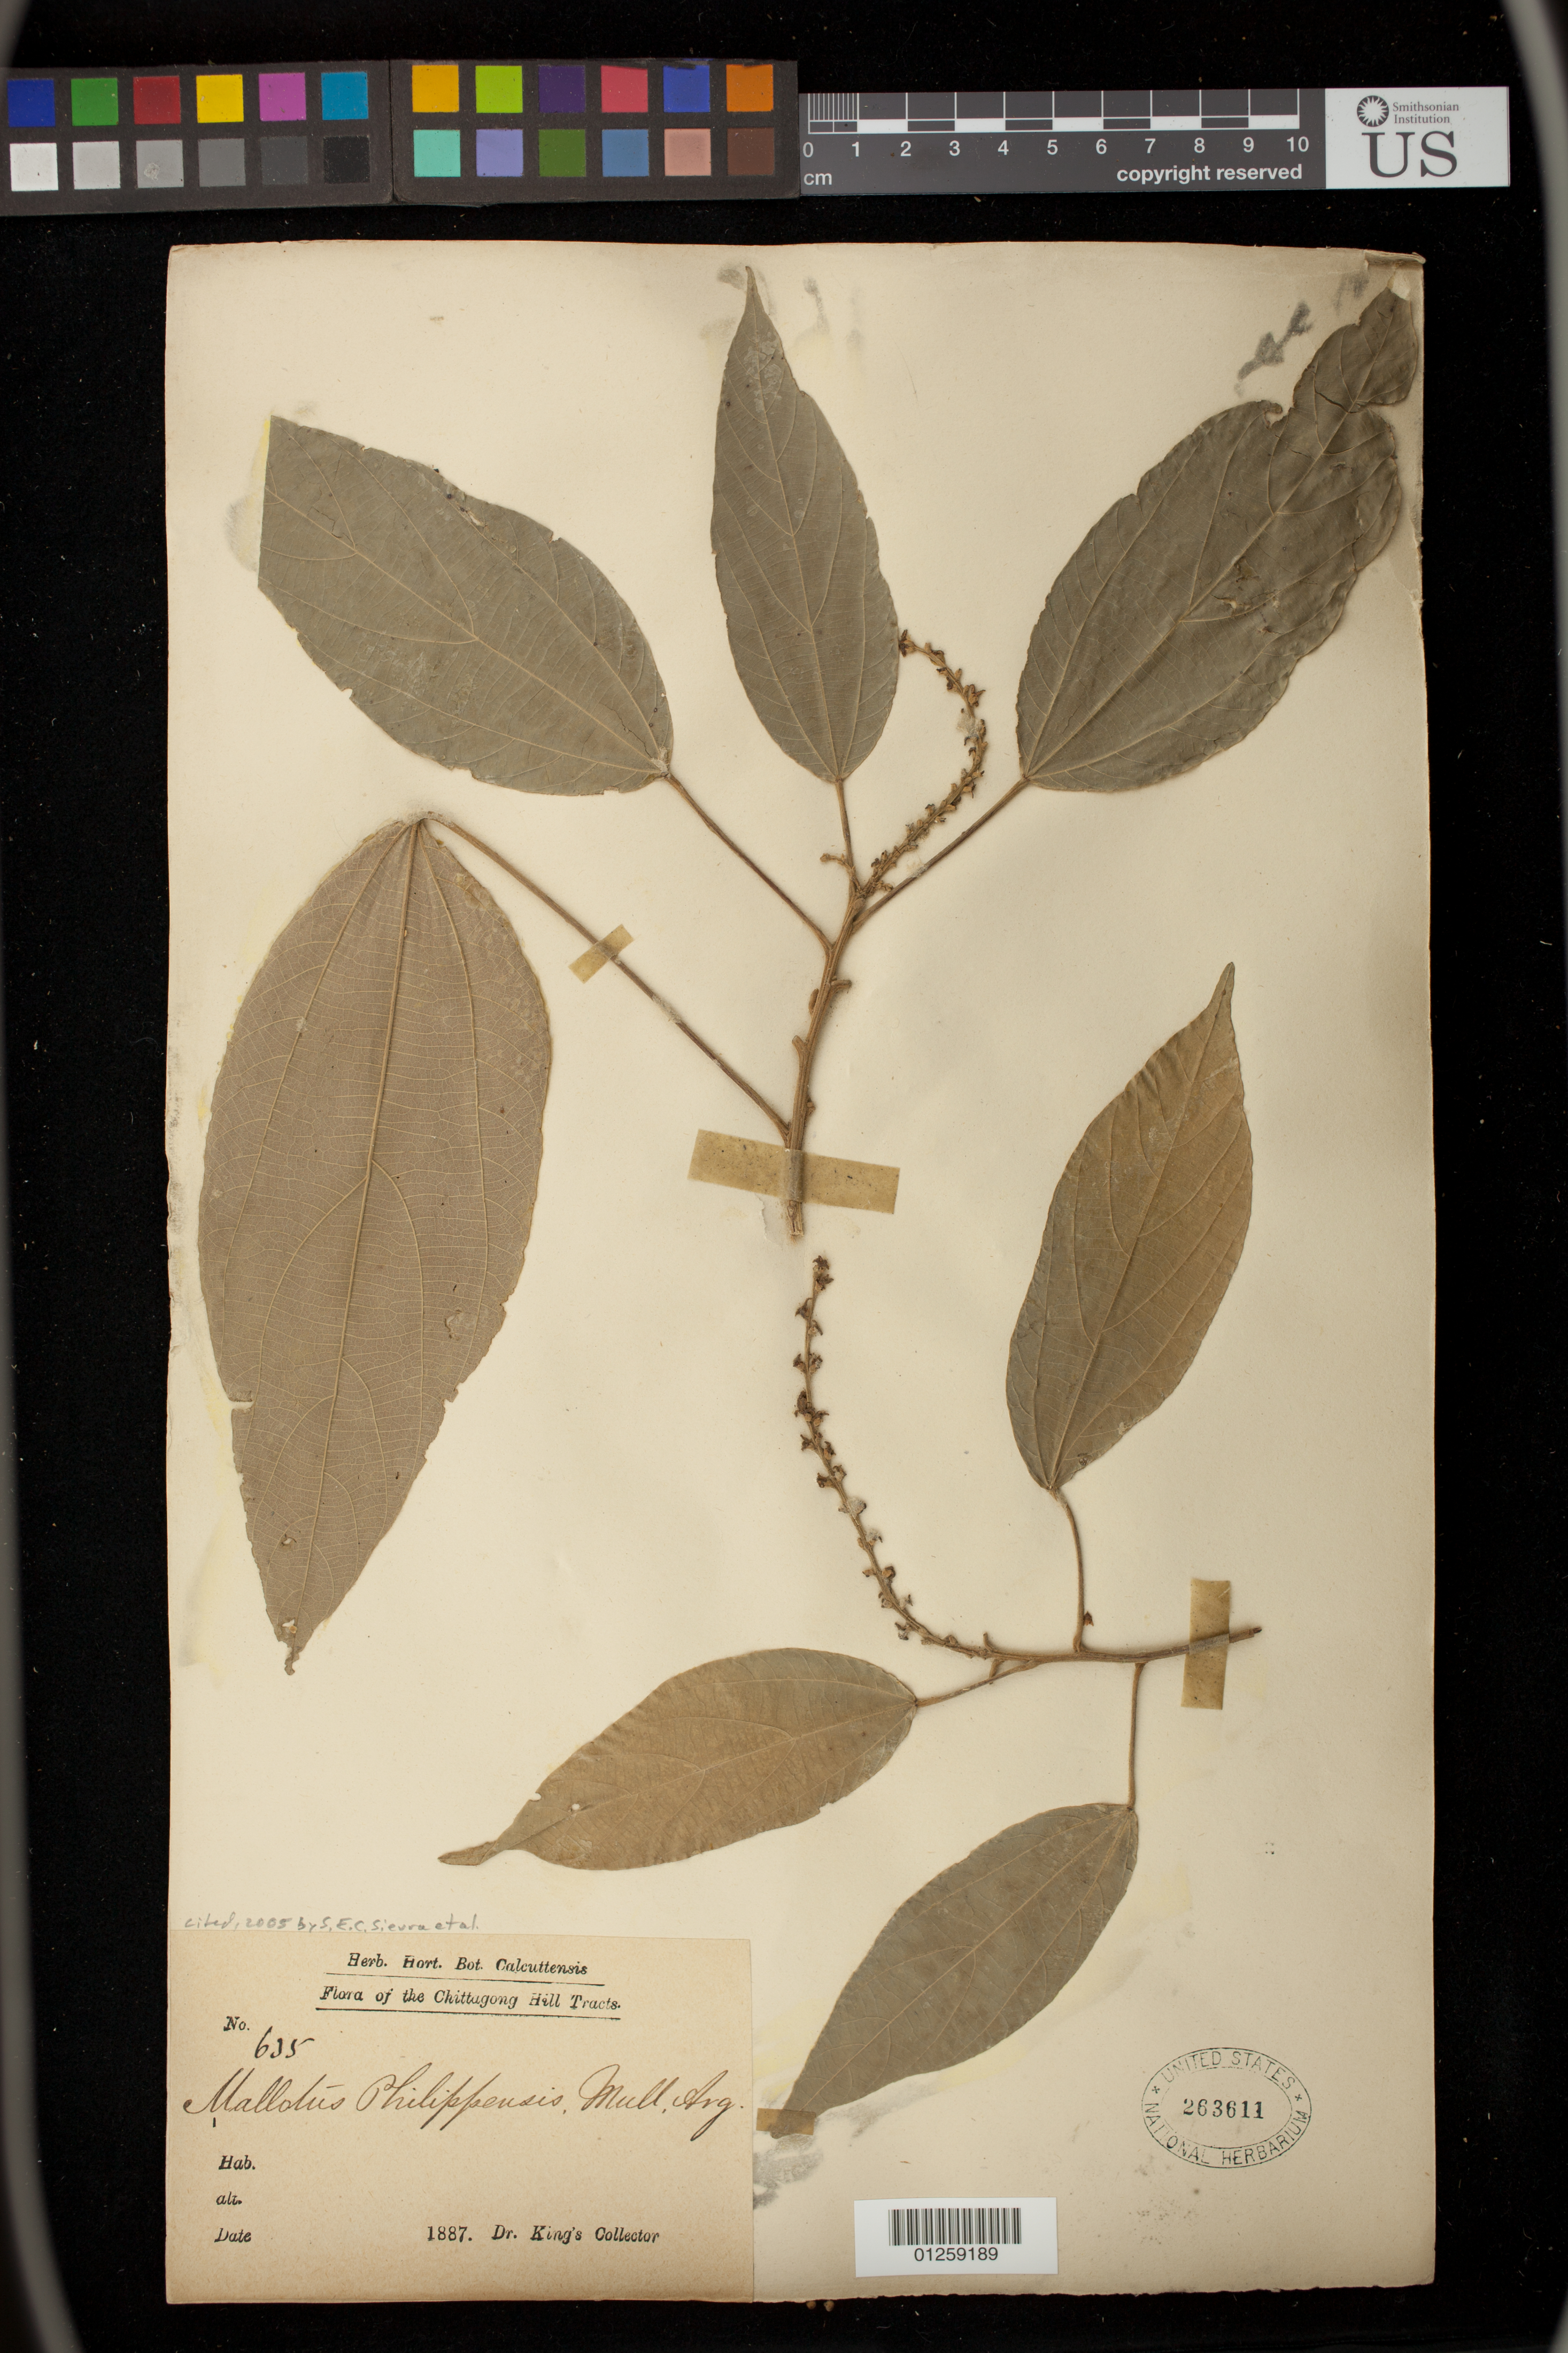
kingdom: Plantae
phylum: Tracheophyta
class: Magnoliopsida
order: Malpighiales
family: Euphorbiaceae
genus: Mallotus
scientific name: Mallotus philippensis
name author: (Lam.) Müll. Arg.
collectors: King, --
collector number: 635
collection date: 1887-01-01/1887-12-31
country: Bangladesh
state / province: Chittagong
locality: Chittagong Hill Tracts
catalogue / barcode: US 263611